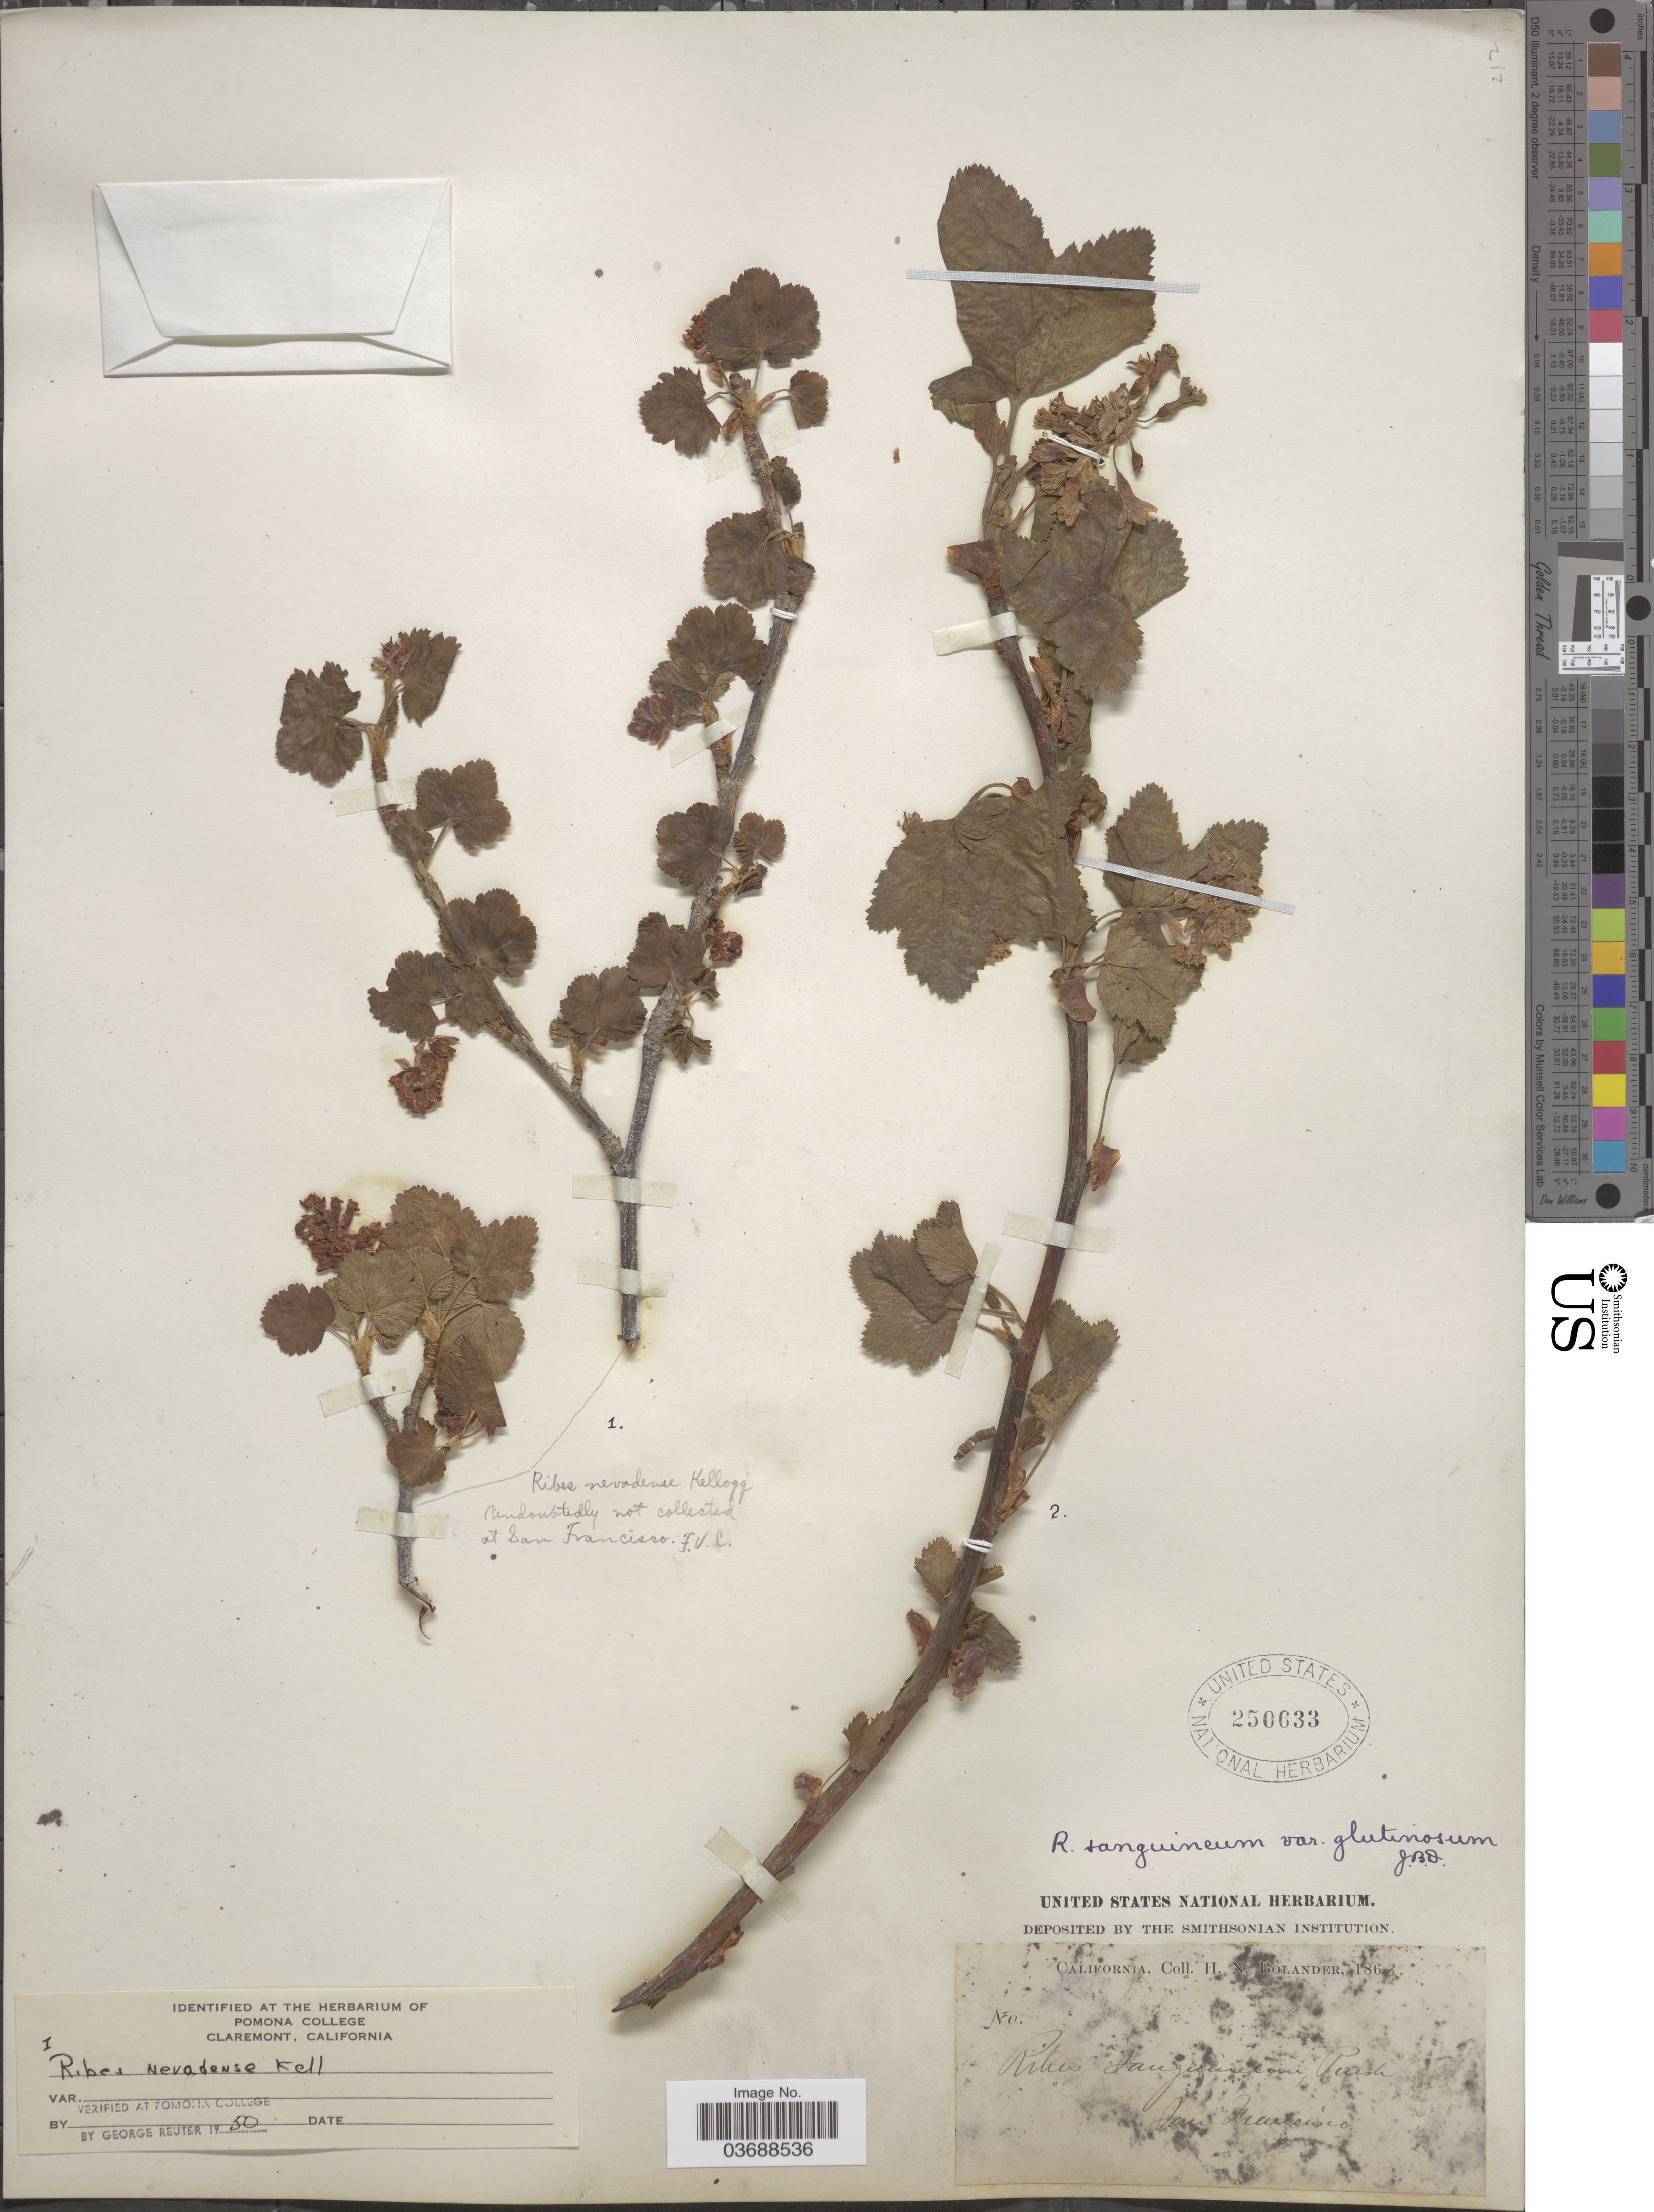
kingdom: Plantae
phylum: Tracheophyta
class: Magnoliopsida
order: Saxifragales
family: Grossulariaceae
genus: Ribes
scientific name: Ribes nevadense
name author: Kellogg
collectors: H. Bolander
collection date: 1866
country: United States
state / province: California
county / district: San Francisco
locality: San Francisco.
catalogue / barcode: US 250633